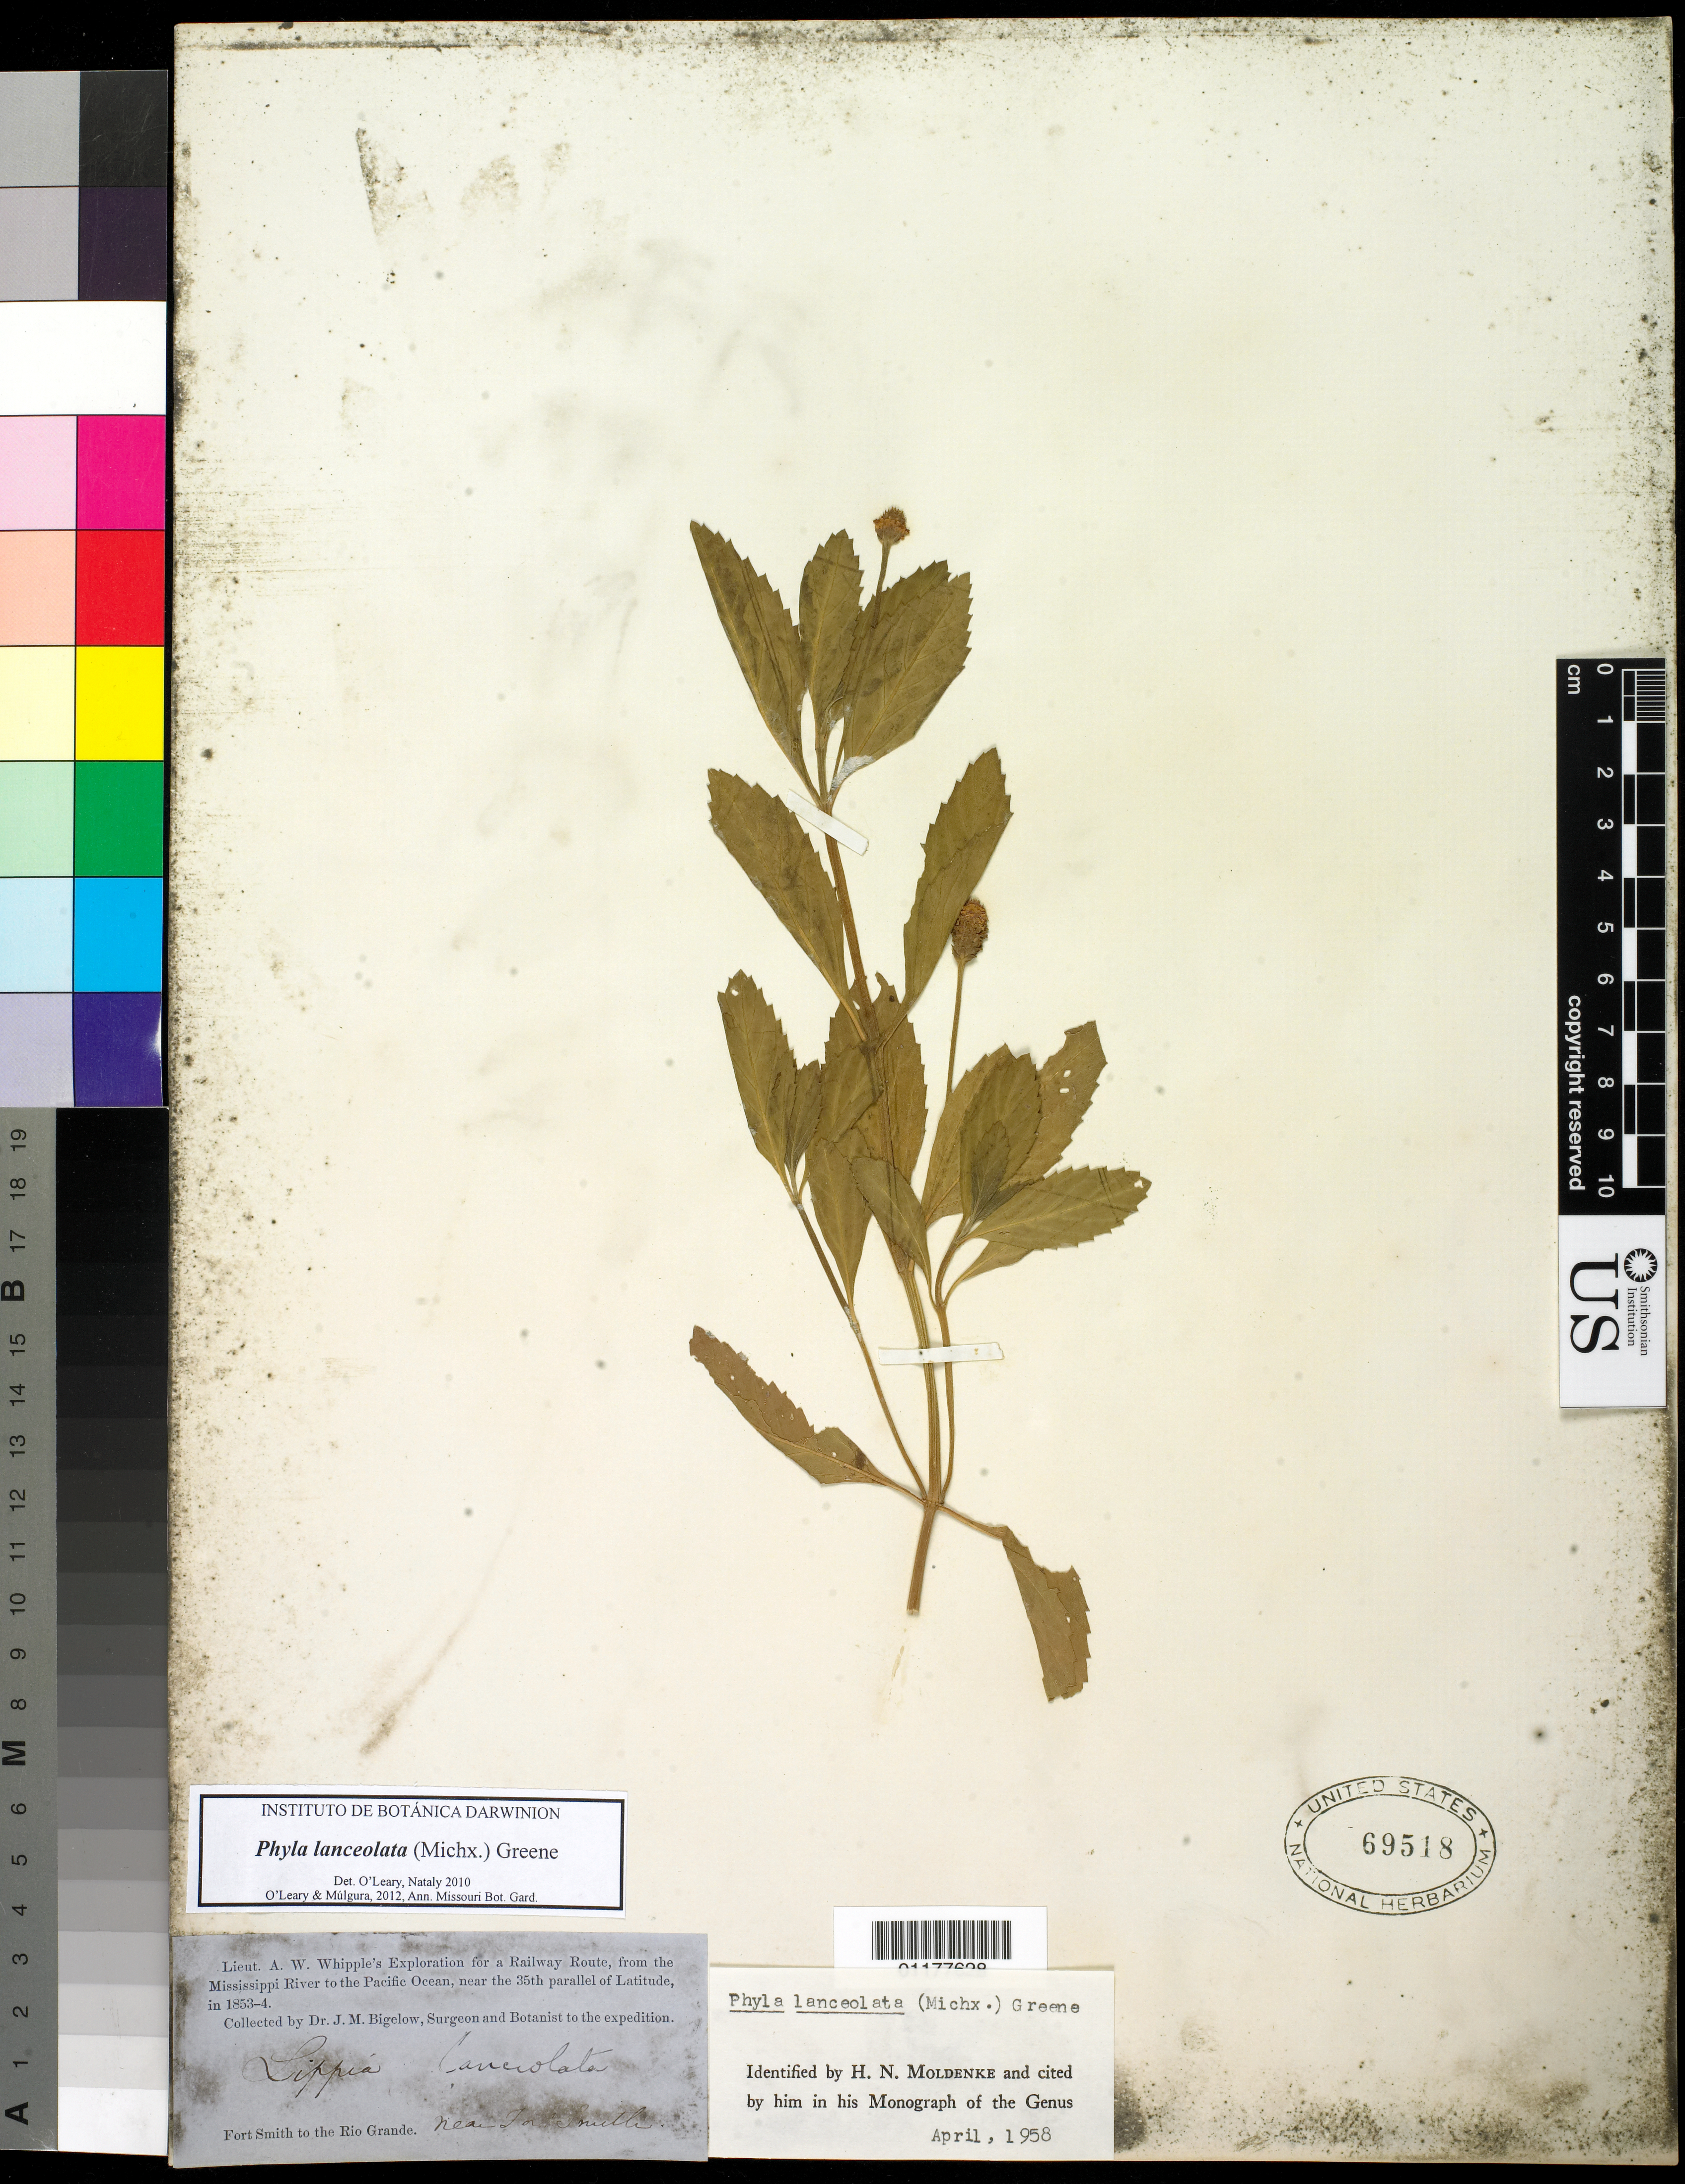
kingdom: Plantae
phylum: Tracheophyta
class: Magnoliopsida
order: Lamiales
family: Verbenaceae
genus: Phyla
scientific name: Phyla lanceolata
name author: (Michx.) Greene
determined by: O'Leary, N.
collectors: J. M. Bigelow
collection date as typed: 1853 to -- --- 1854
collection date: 1853/1854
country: United States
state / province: Arkansas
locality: near Fort Smith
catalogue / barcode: US 69518